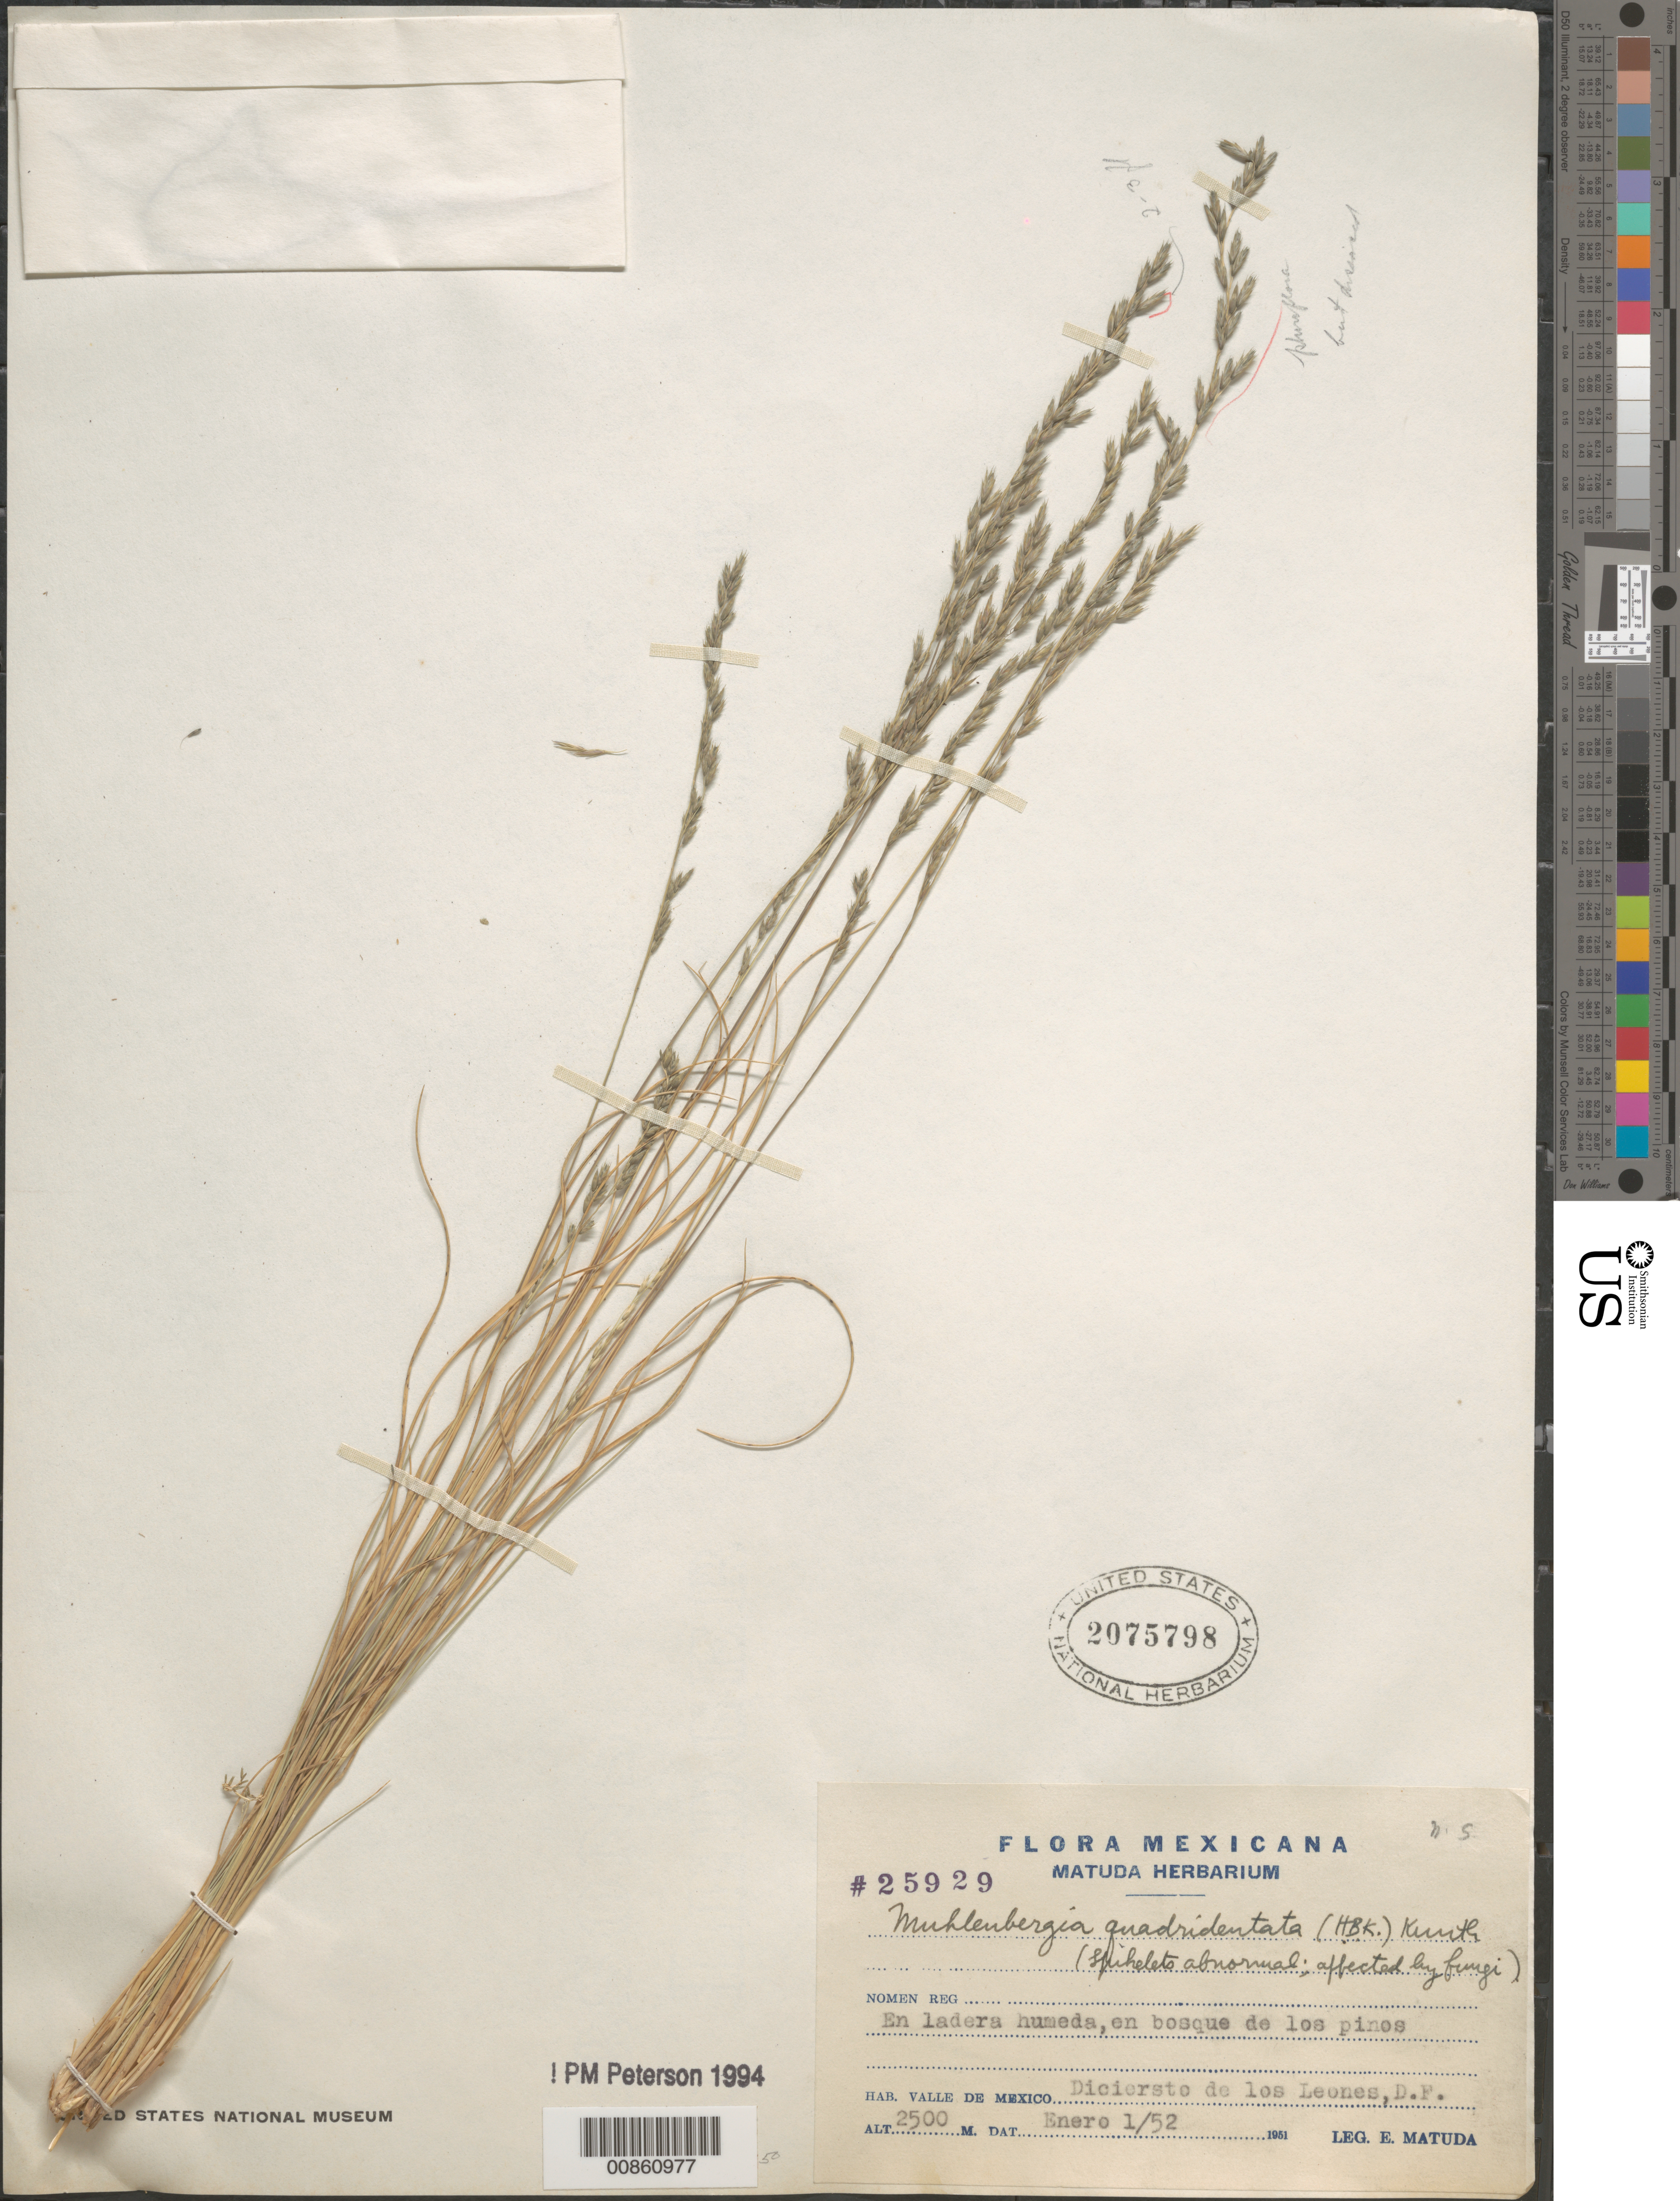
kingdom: Plantae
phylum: Tracheophyta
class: Liliopsida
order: Poales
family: Poaceae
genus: Muhlenbergia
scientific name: Muhlenbergia purpusii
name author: Mez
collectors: E. Matuda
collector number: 25929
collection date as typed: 01 Jan 1952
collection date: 1952-01-01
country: Mexico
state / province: Distrito Federal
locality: Desierto de Los Leones, Delegación Cuajimalpa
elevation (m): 2500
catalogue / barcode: US 2075798